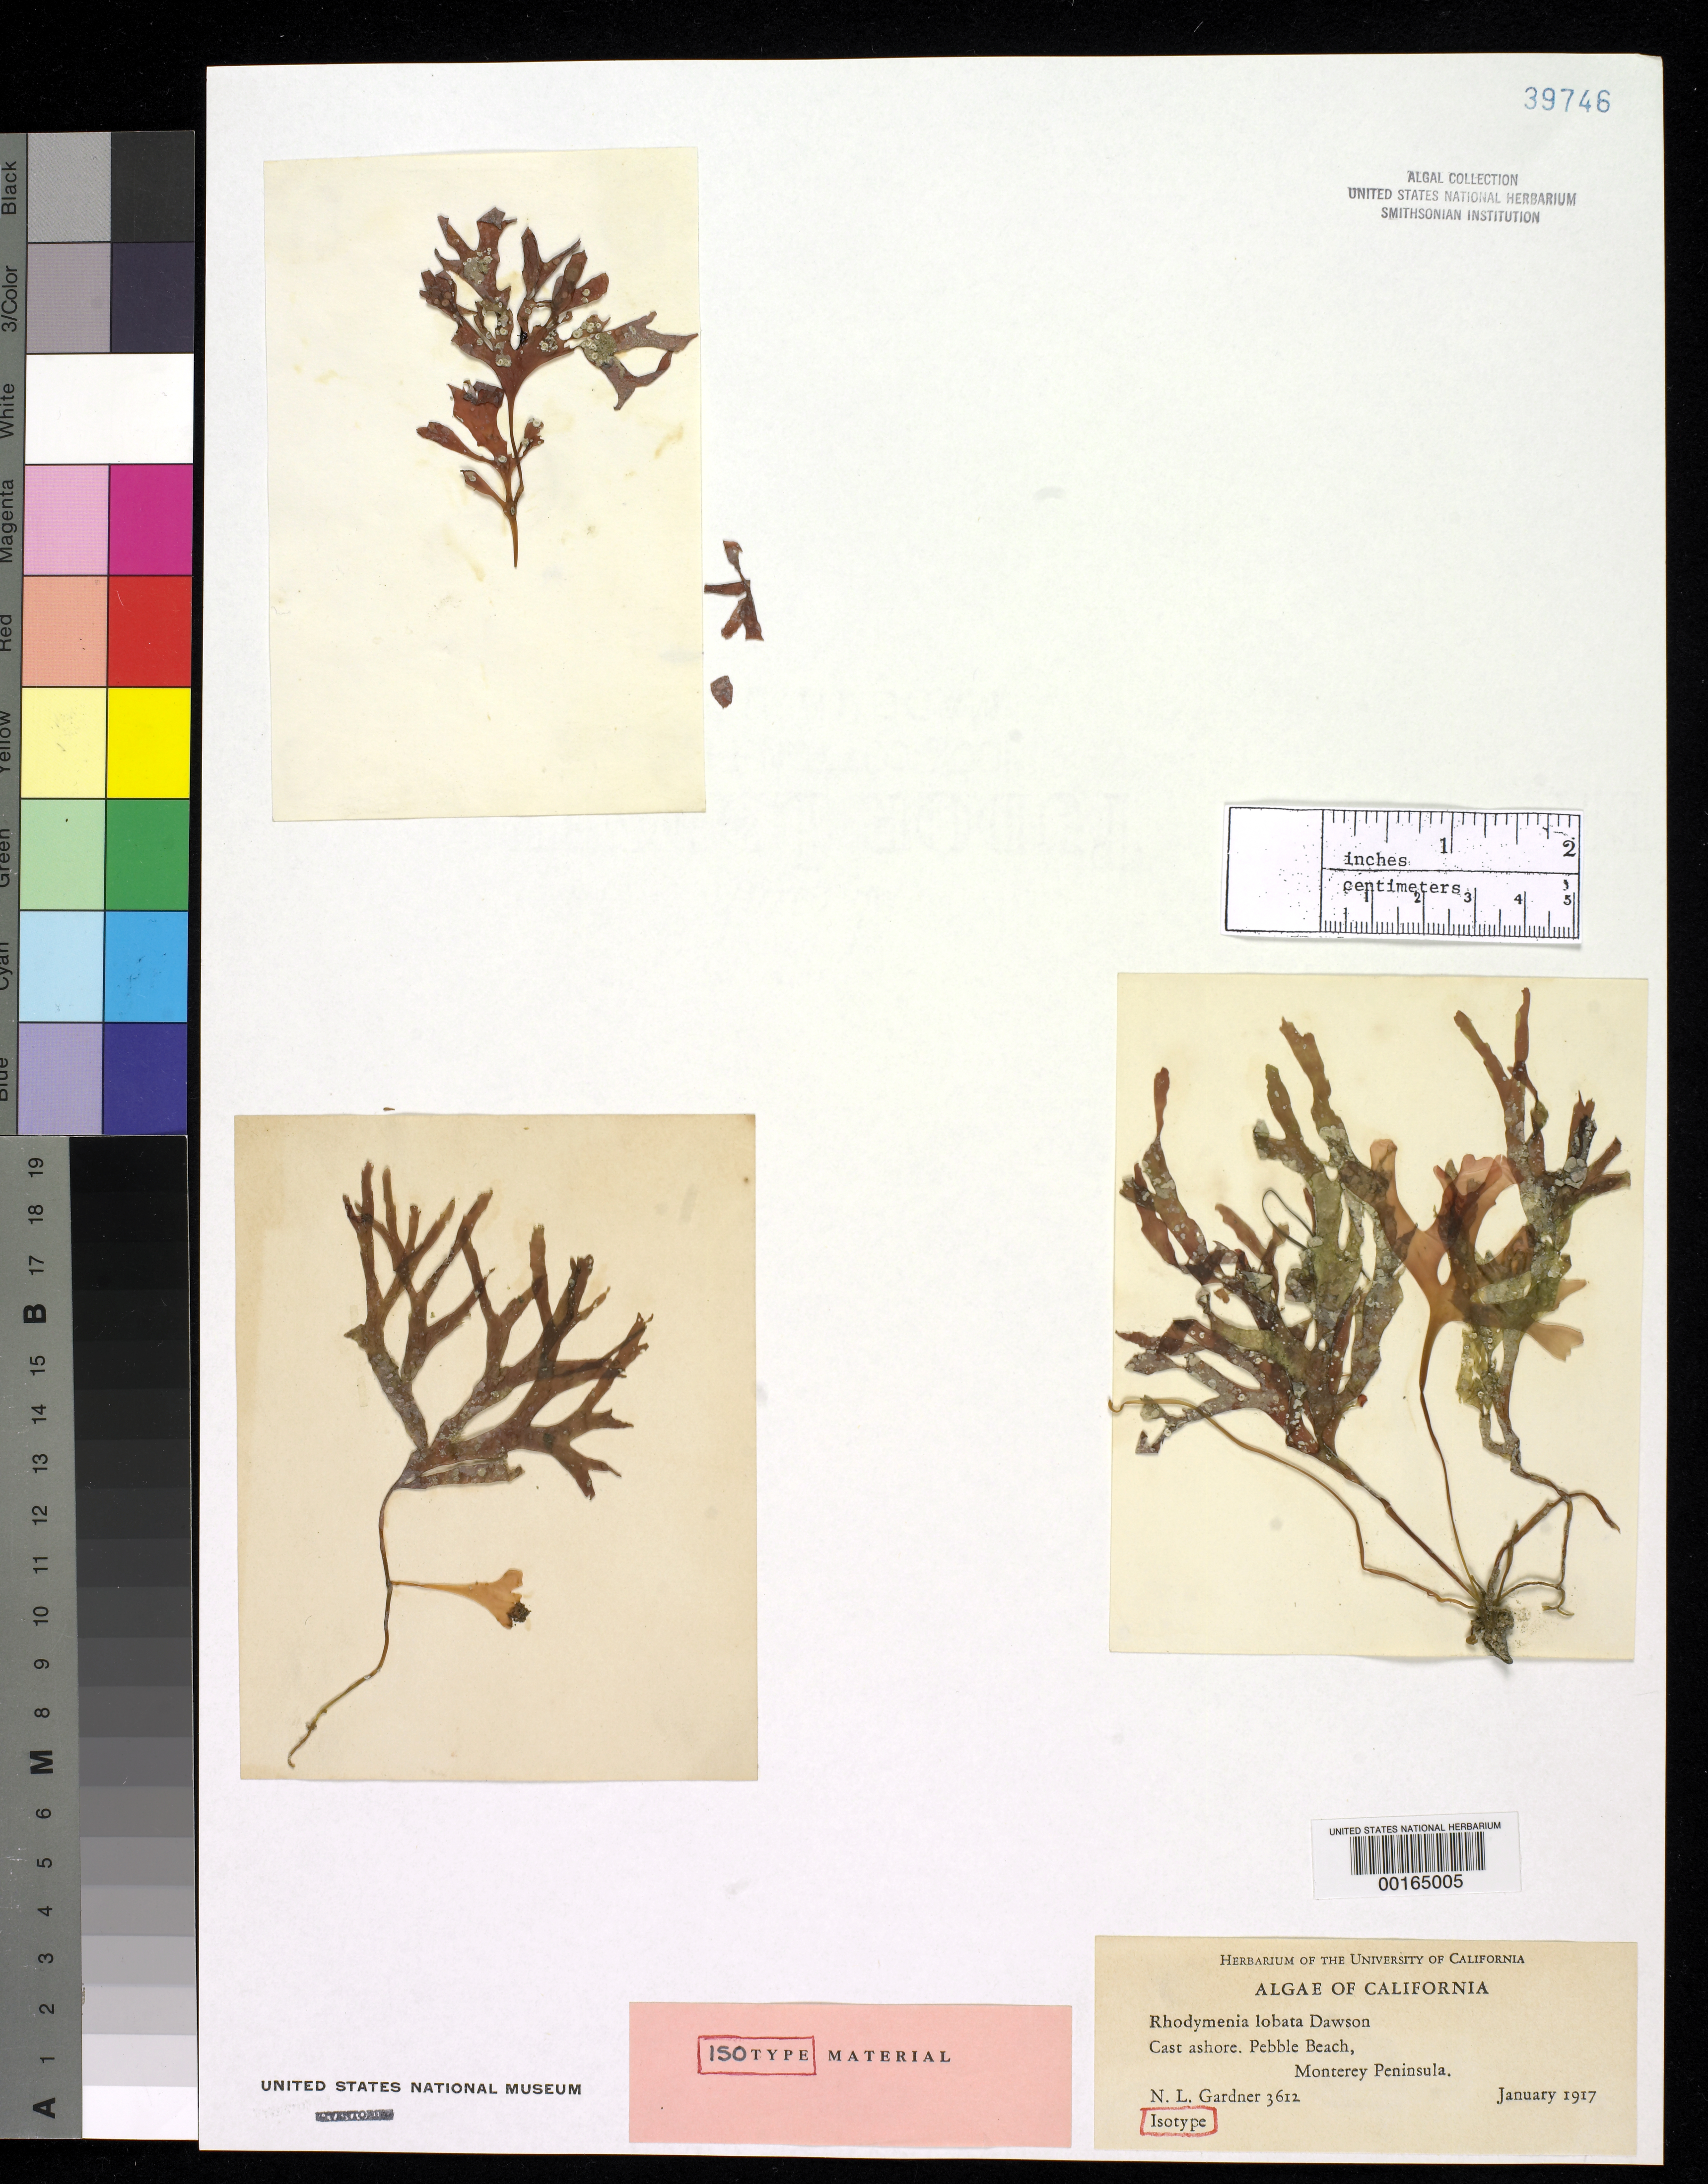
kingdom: Plantae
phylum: Rhodophyta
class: Florideophyceae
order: Rhodymeniales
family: Rhodymeniaceae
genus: Rhodymenia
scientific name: Rhodymenia lobata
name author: E.Y. Dawson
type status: Isotype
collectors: N. Gardner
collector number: NLG 3612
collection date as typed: Jan 1917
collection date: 1917-01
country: United States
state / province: California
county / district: Monterey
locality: Pebble Beach, Monterey Peninsula.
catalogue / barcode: US 39746